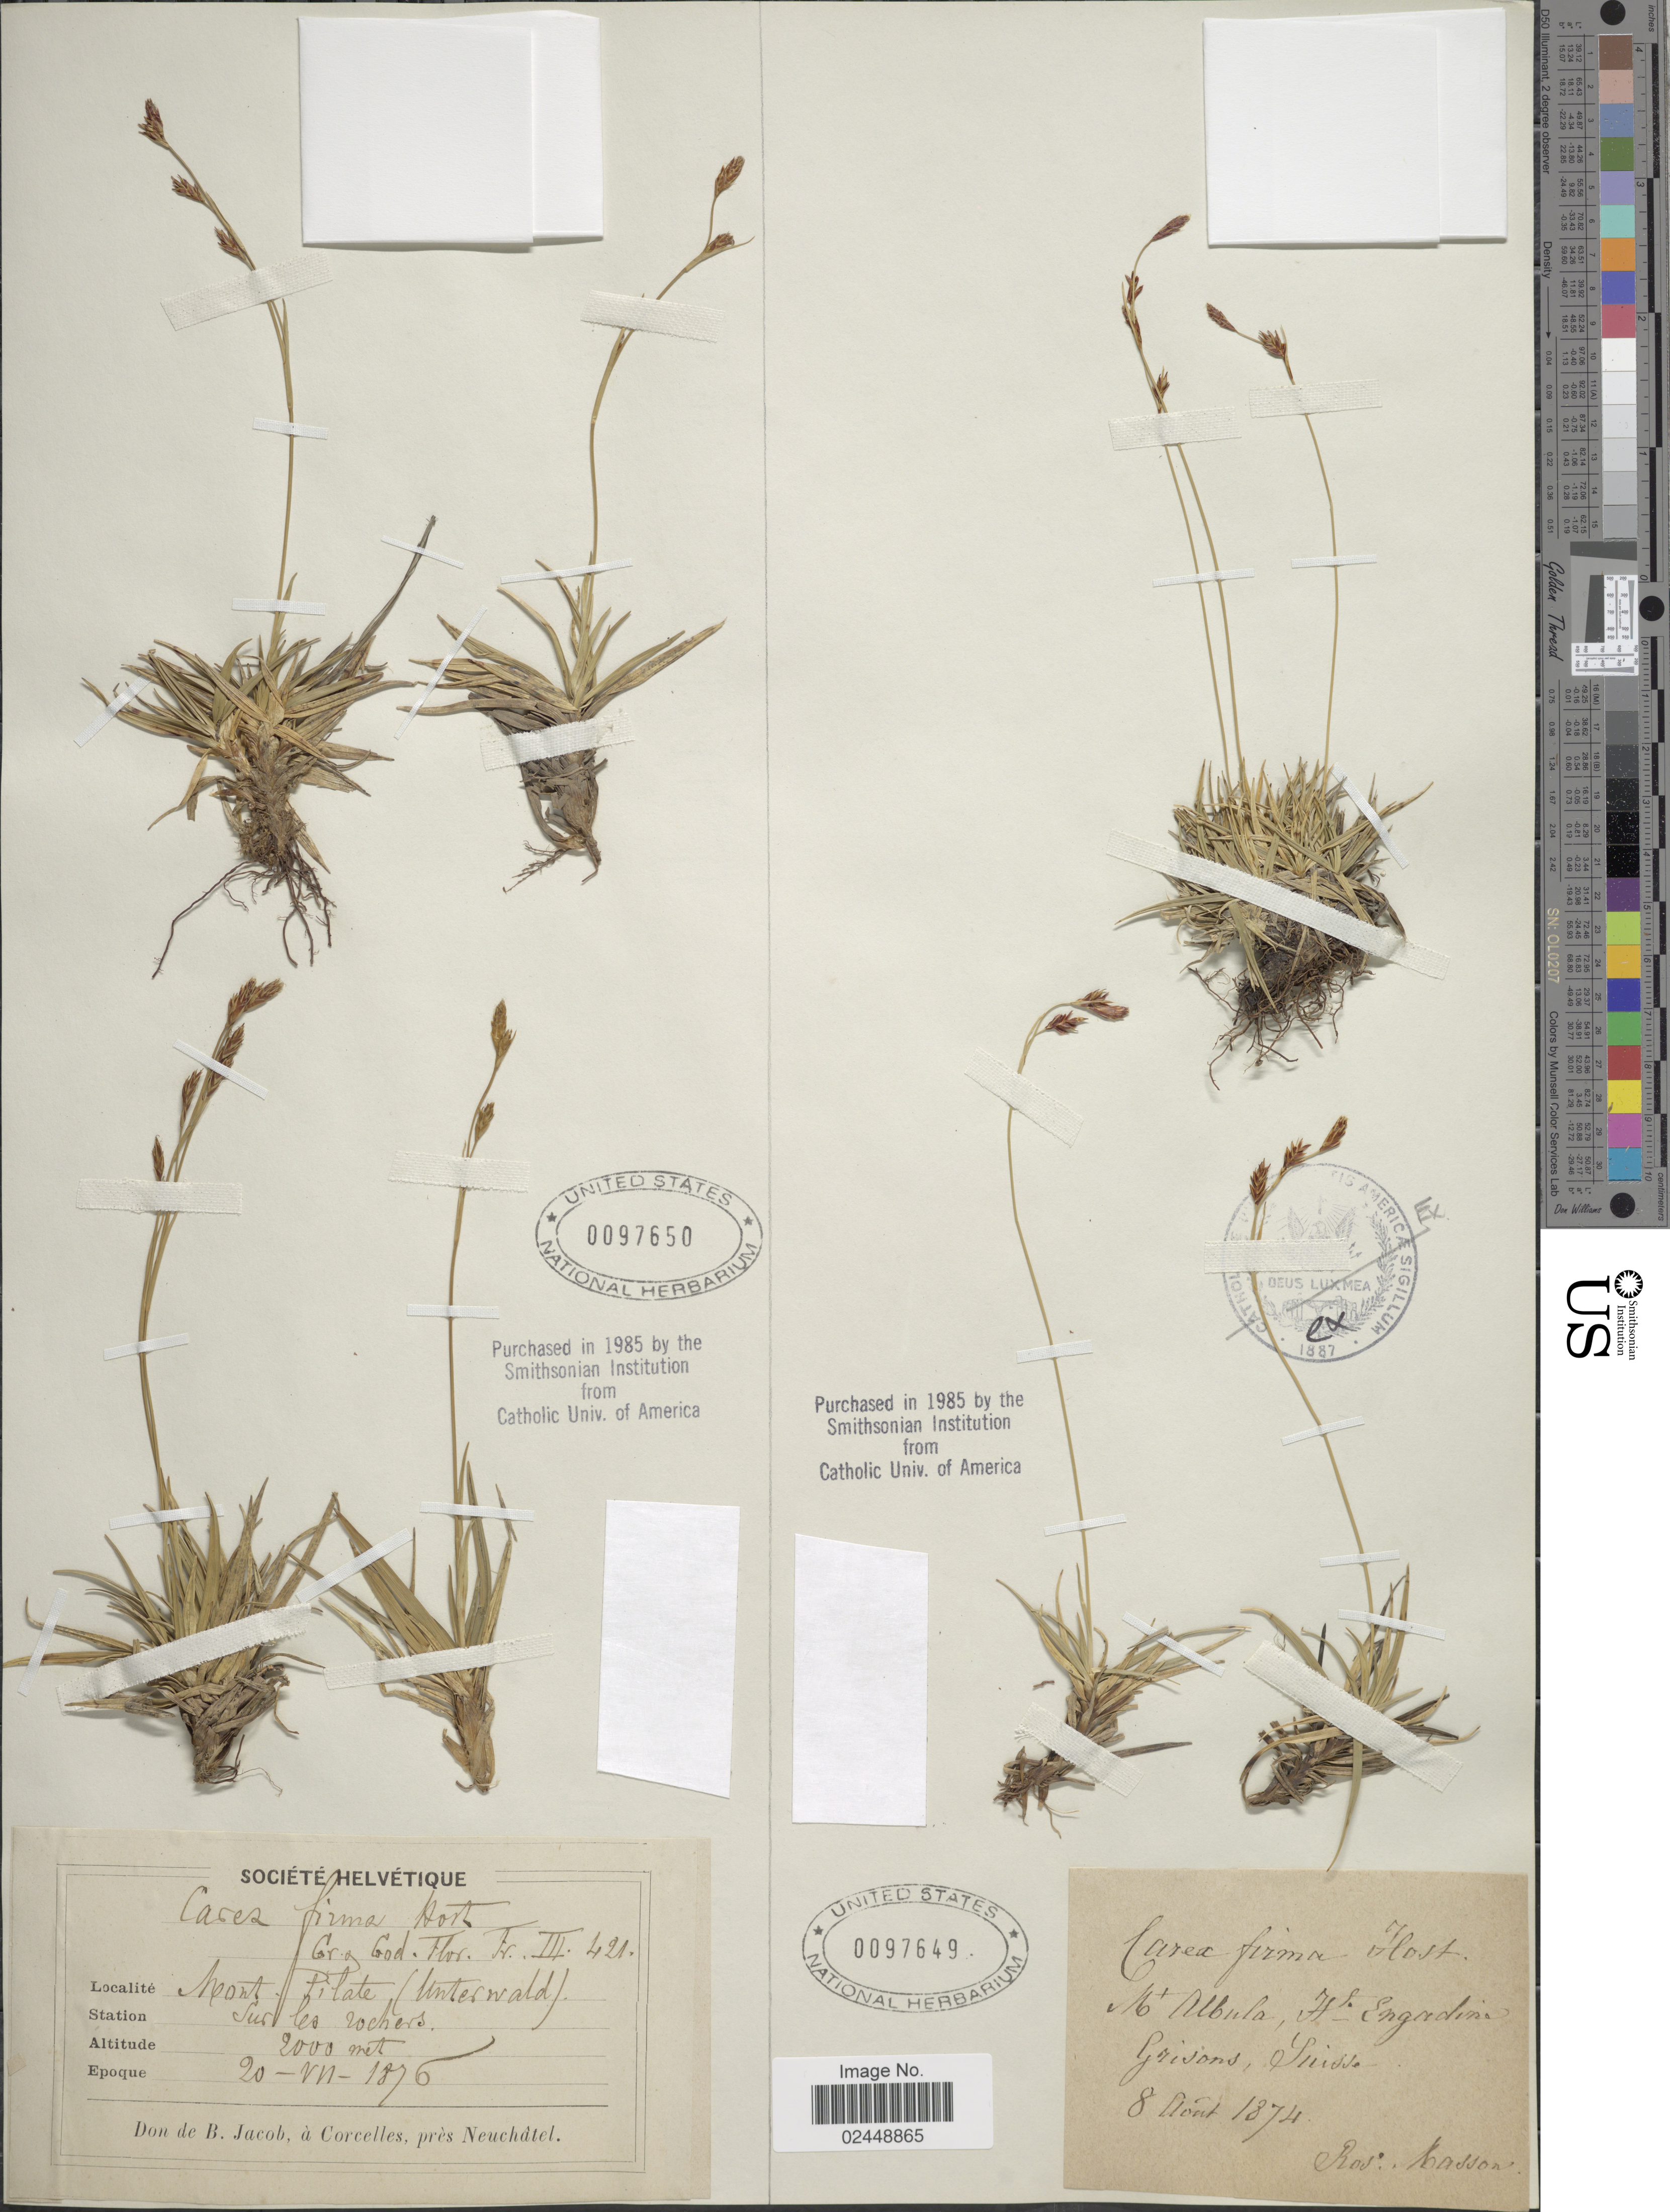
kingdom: Plantae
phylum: Tracheophyta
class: Liliopsida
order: Poales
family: Cyperaceae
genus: Carex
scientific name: Carex firma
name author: Host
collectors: Jacob, B.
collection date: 1876-07-20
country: Switzerland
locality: Helvetique, Mont. Pilate (Unterwald), station sur les rochers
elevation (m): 2000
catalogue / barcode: US 97650-2